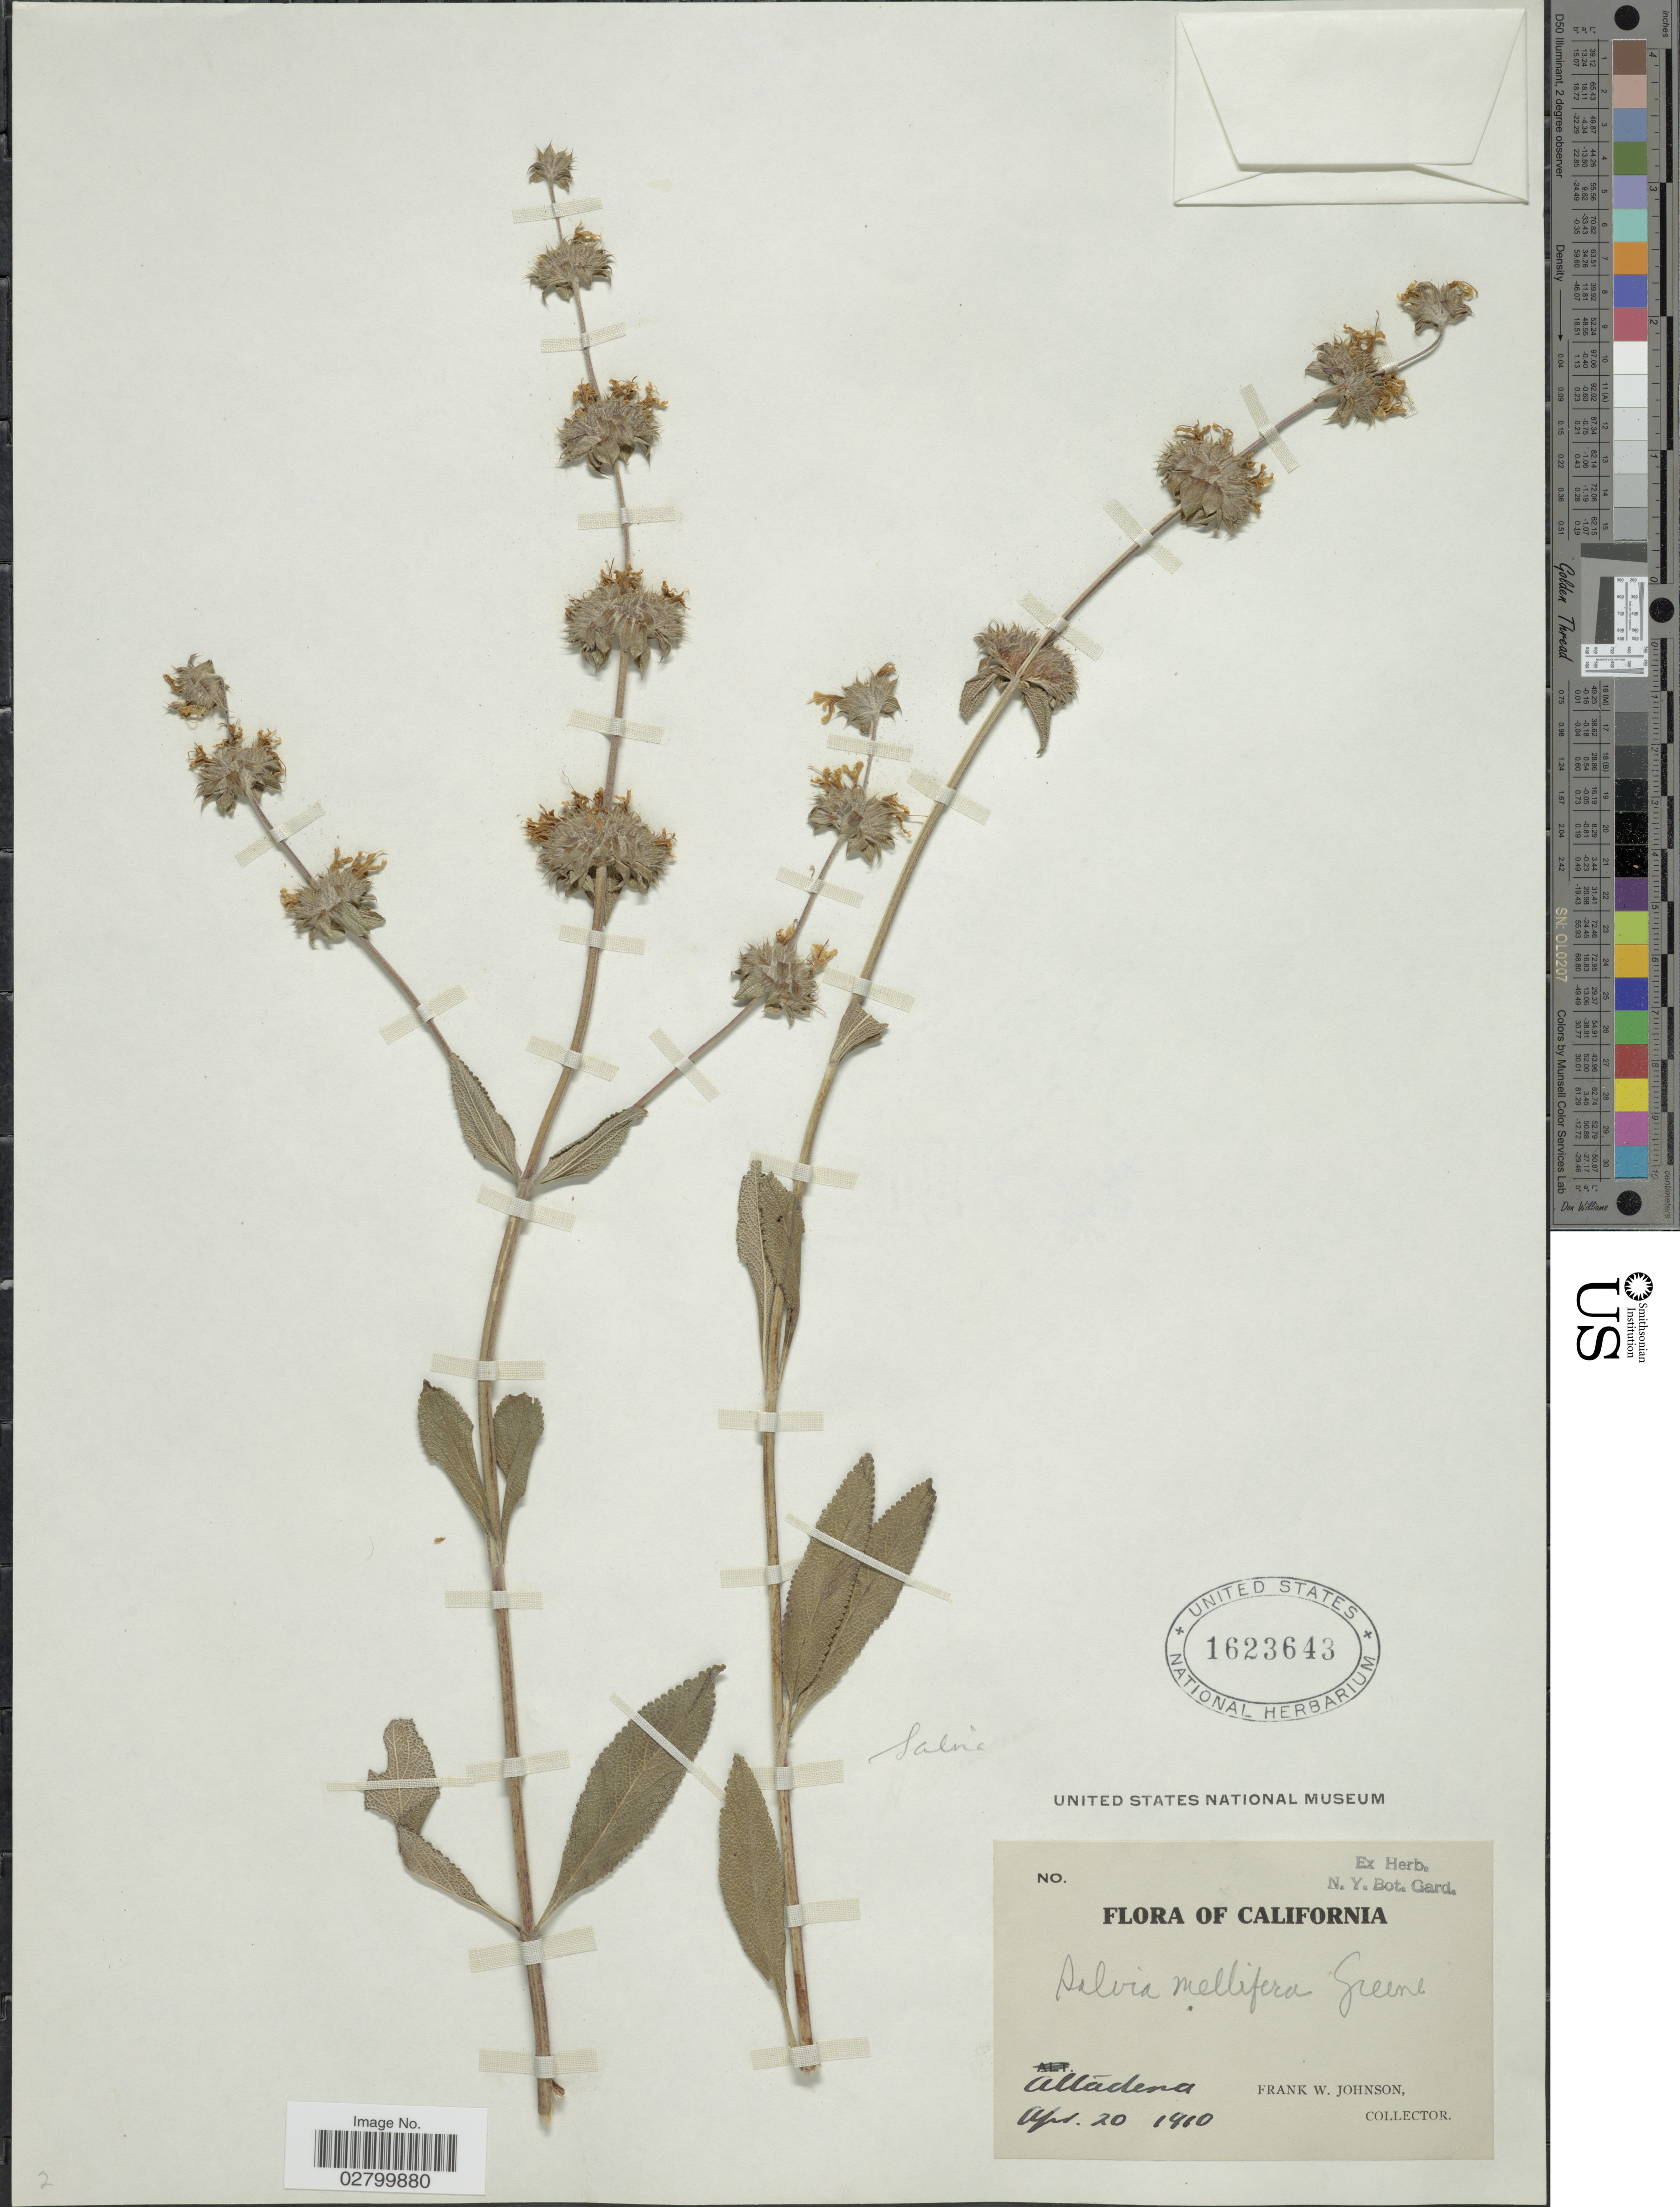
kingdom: Plantae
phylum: Tracheophyta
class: Magnoliopsida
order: Lamiales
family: Lamiaceae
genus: Salvia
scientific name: Salvia mellifera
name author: Greene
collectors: F. W. Johnson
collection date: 1910-04-20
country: United States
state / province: California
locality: Altadena.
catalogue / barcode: US 1623643